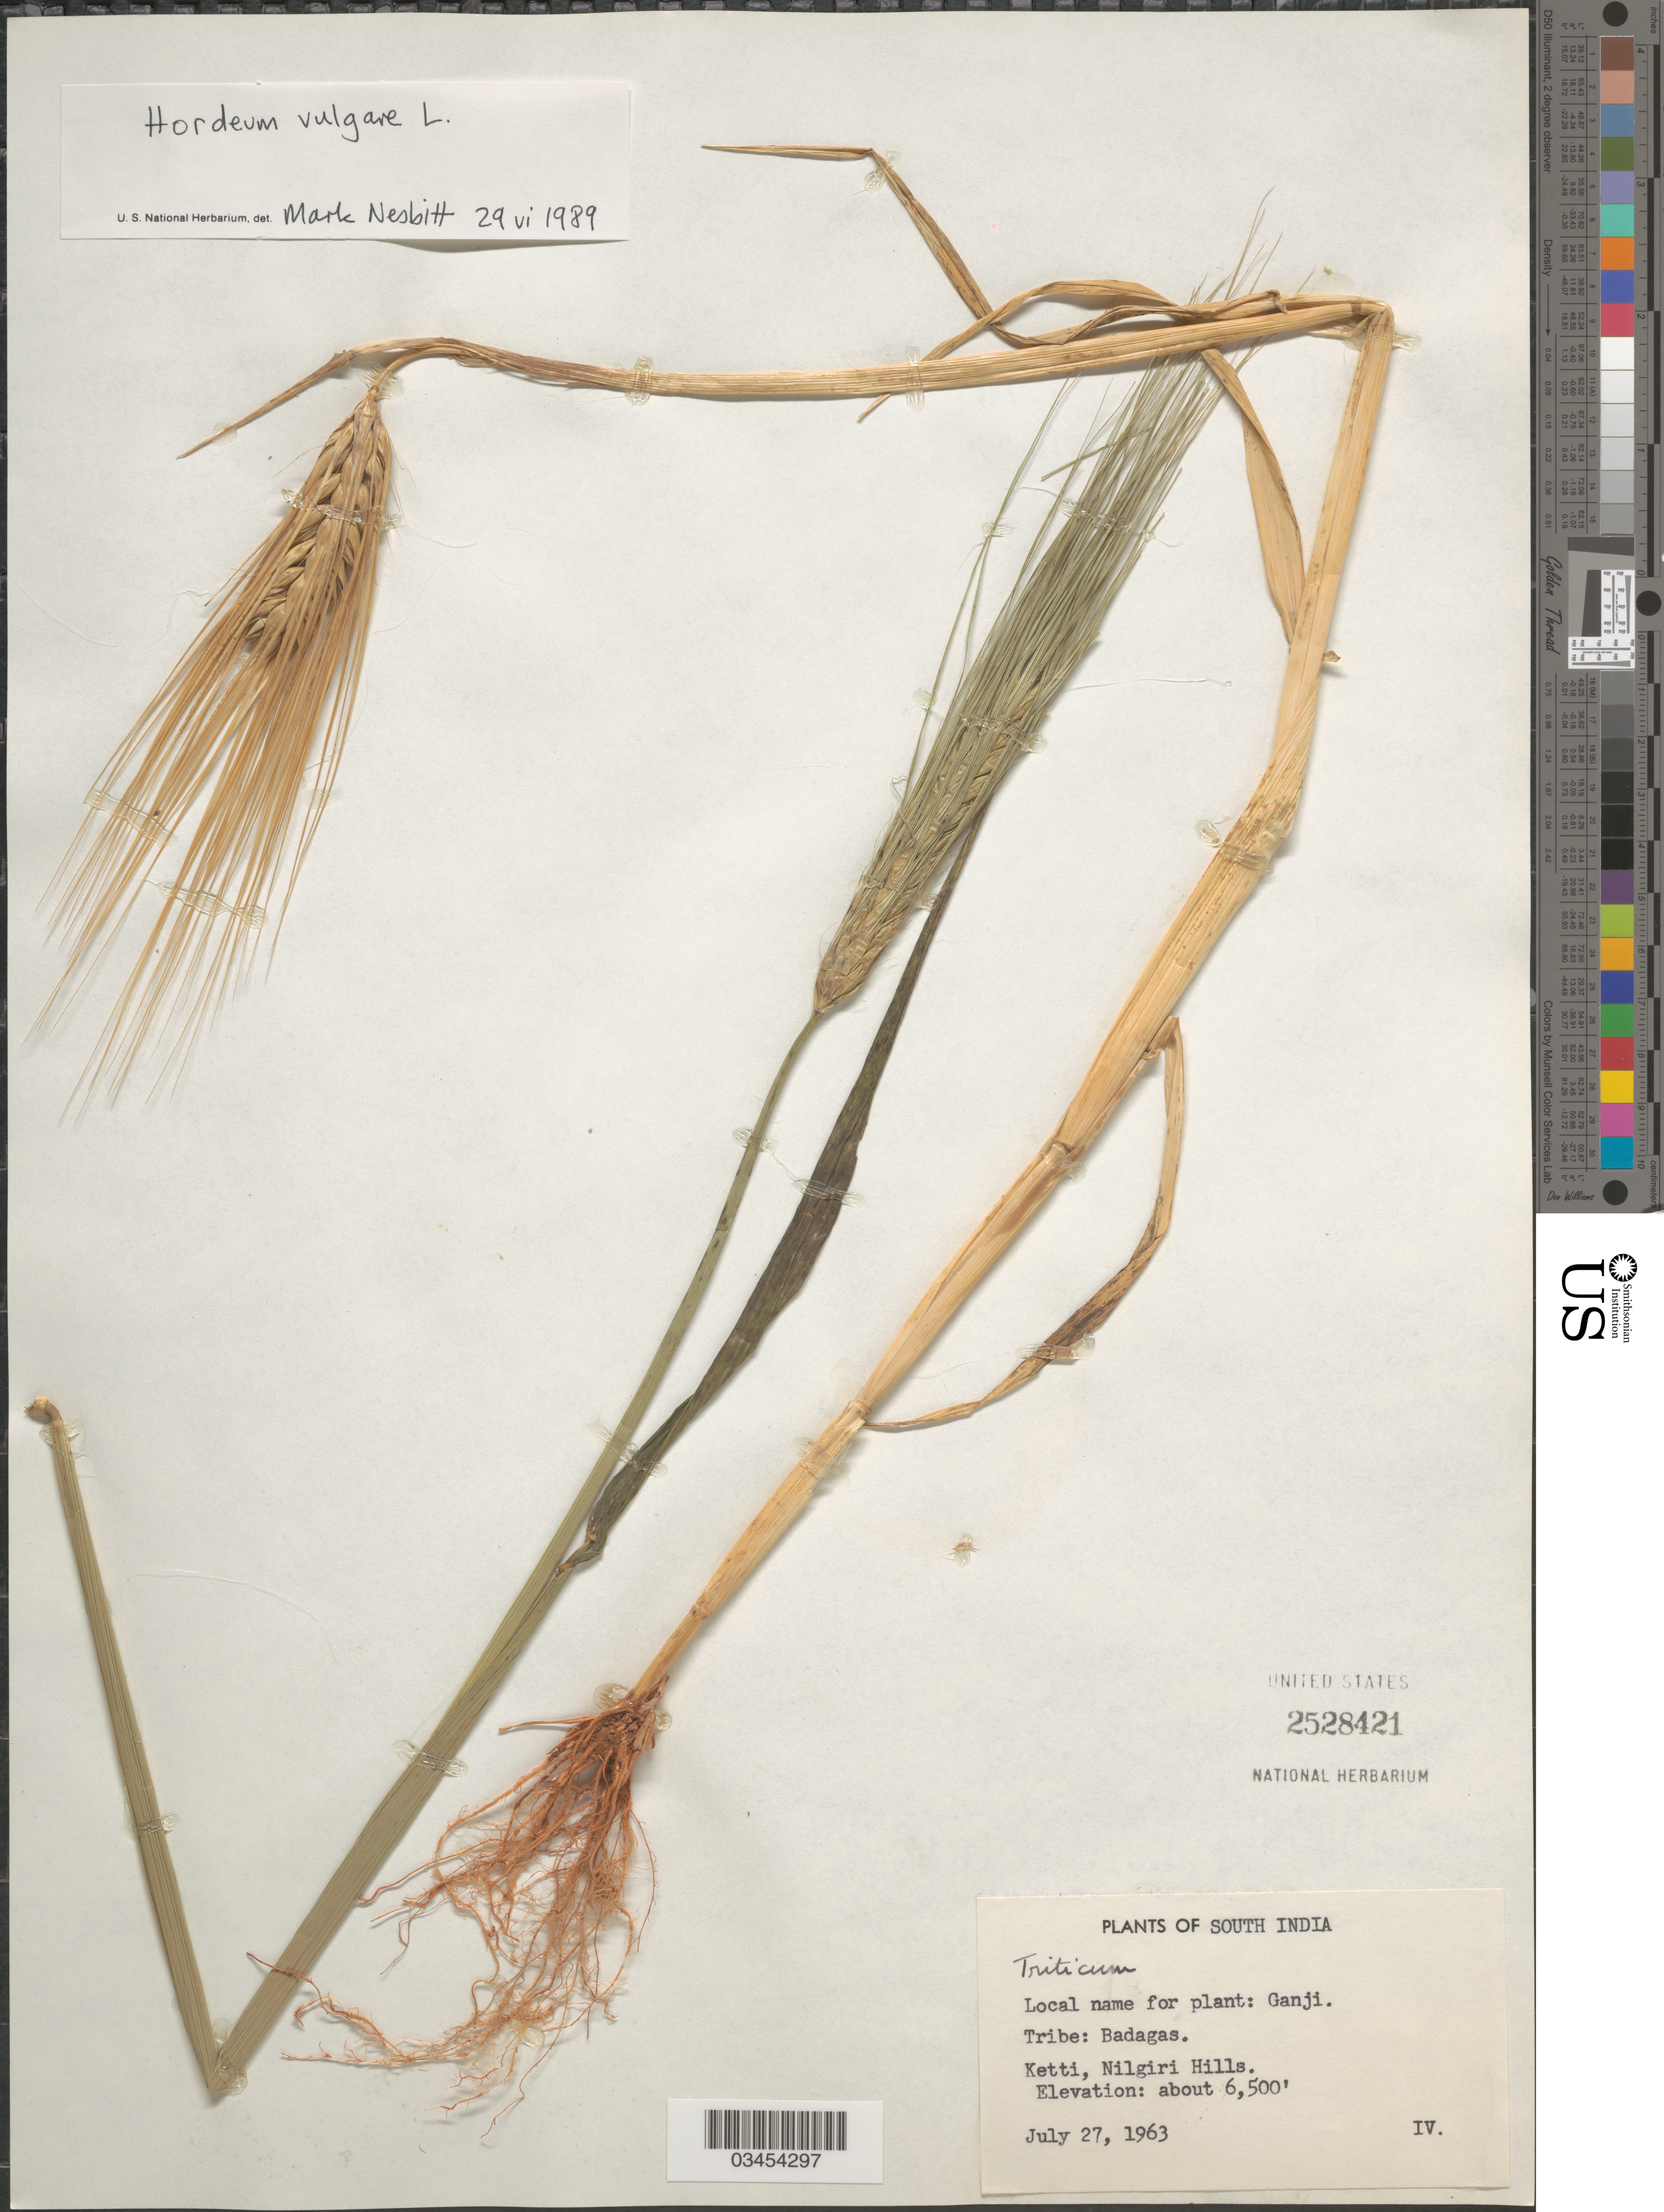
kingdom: Plantae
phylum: Tracheophyta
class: Liliopsida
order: Poales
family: Poaceae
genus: Hordeum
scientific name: Hordeum vulgare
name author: L.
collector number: IV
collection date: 1963-07-27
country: India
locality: South India. Tribe: Badagas. Ketti, Nilgiri Hills.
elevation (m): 1981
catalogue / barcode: US 2528421